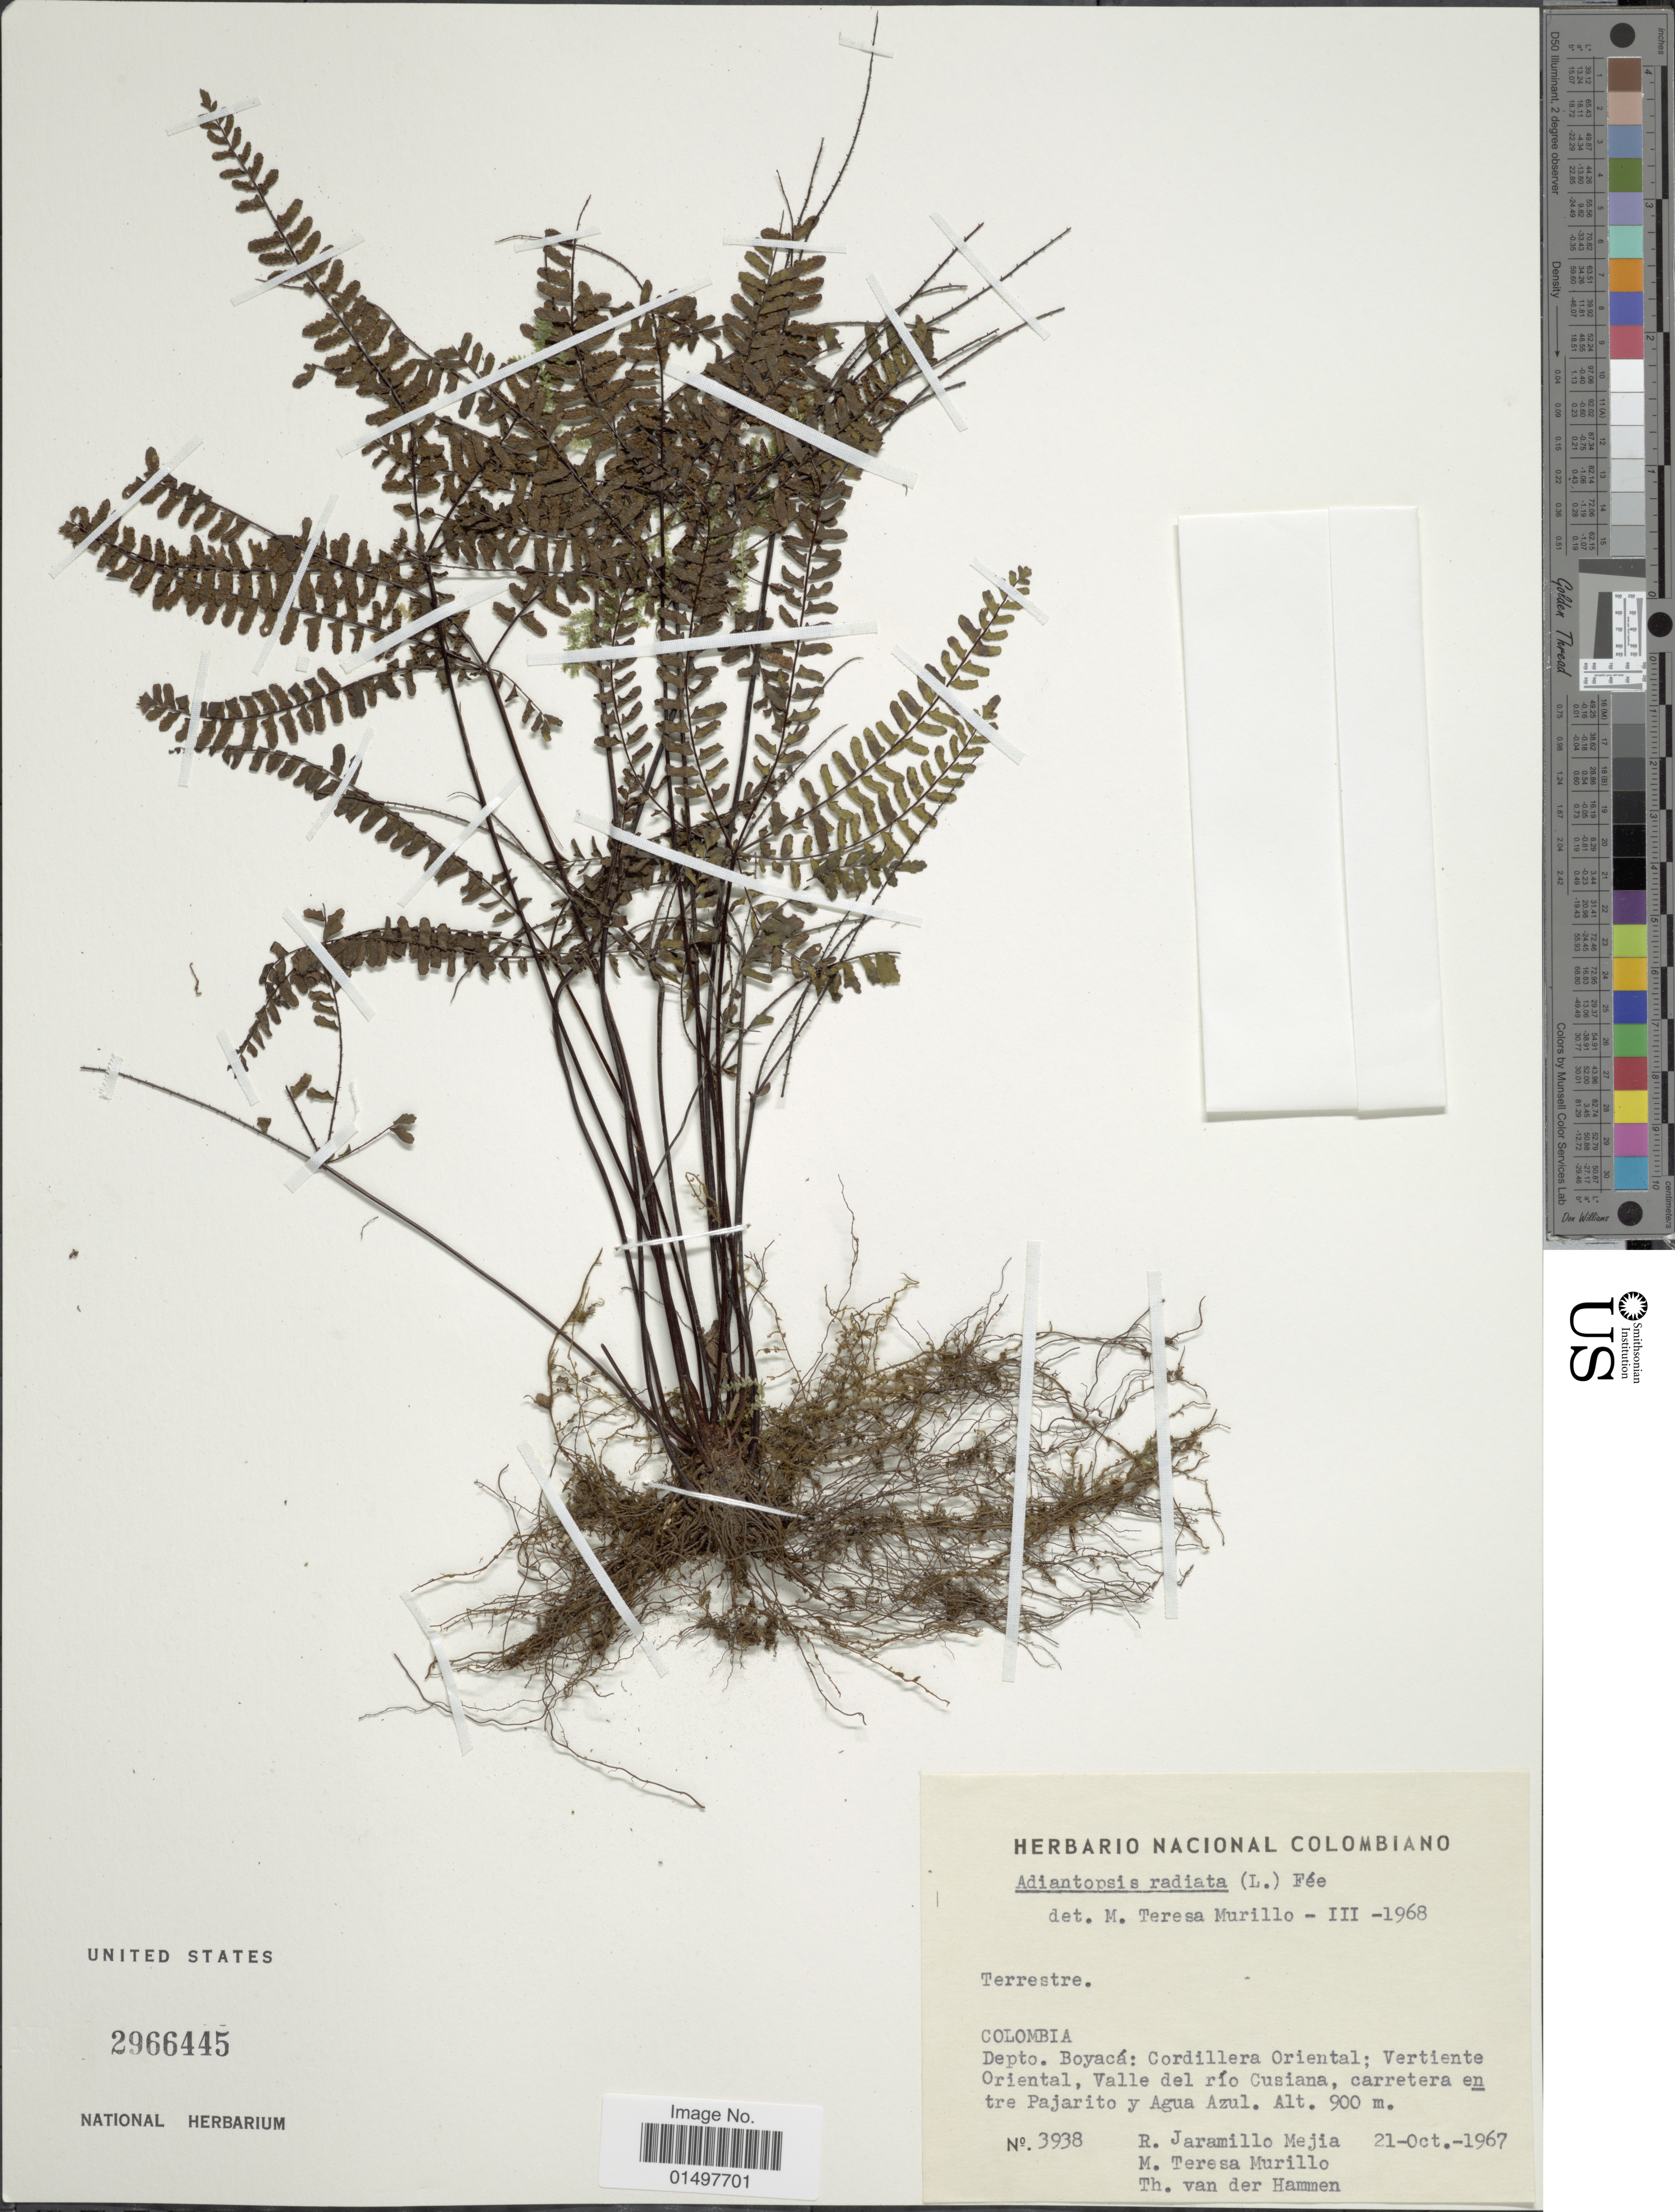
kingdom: Plantae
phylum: Tracheophyta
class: Polypodiopsida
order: Polypodiales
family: Pteridaceae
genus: Adiantopsis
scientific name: Adiantopsis radiata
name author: (L.) Fée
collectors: R. Mejia, M. Murillo & T. Hammen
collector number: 3938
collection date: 1967-10-21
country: Colombia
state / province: Boyacá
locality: Depto. Boyaca: Cordillera Oriental; Vertiente Oriental, Valle del rio Cusiana, carretera entre Pajarito y Agua Azul.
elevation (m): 900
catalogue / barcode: US 2966445